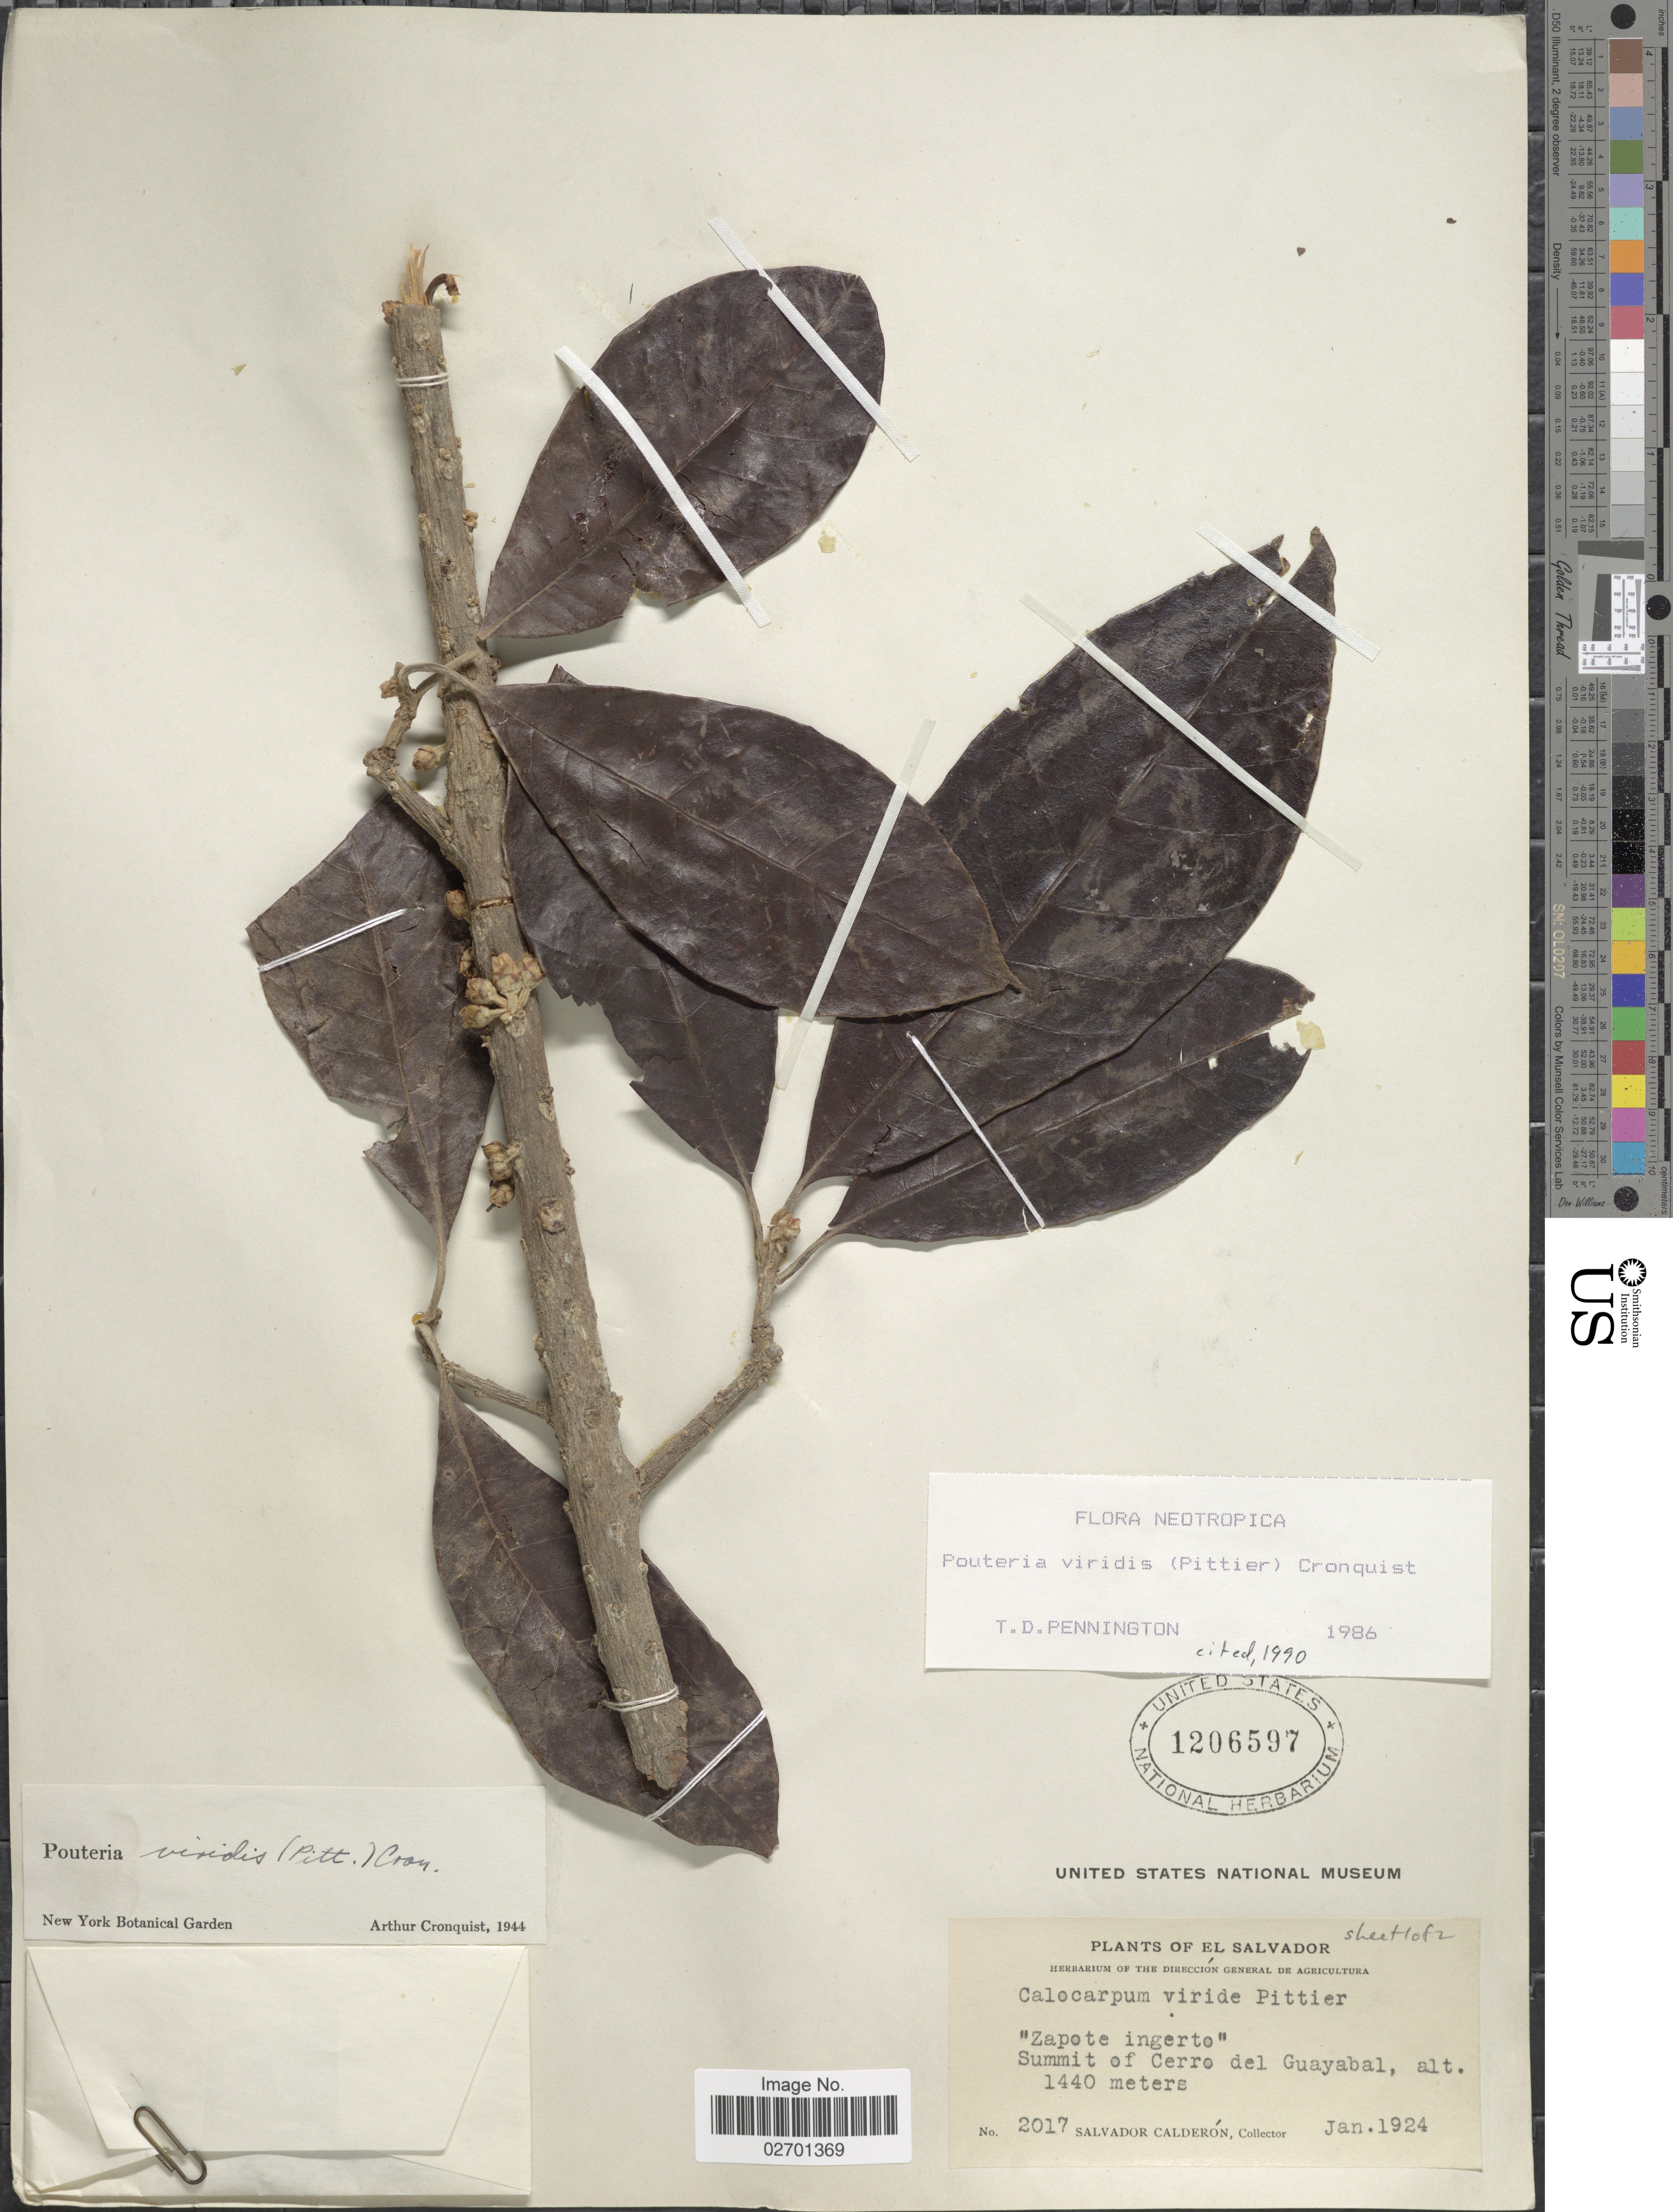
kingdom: Plantae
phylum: Tracheophyta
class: Magnoliopsida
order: Ericales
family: Sapotaceae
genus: Pouteria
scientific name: Pouteria viridis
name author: (Pittier) Cronq.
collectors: S. Calderón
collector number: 2017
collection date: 1924-01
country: El Salvador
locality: Summit of Cerro del Guayabal.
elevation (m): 1440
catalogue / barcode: US 1206597